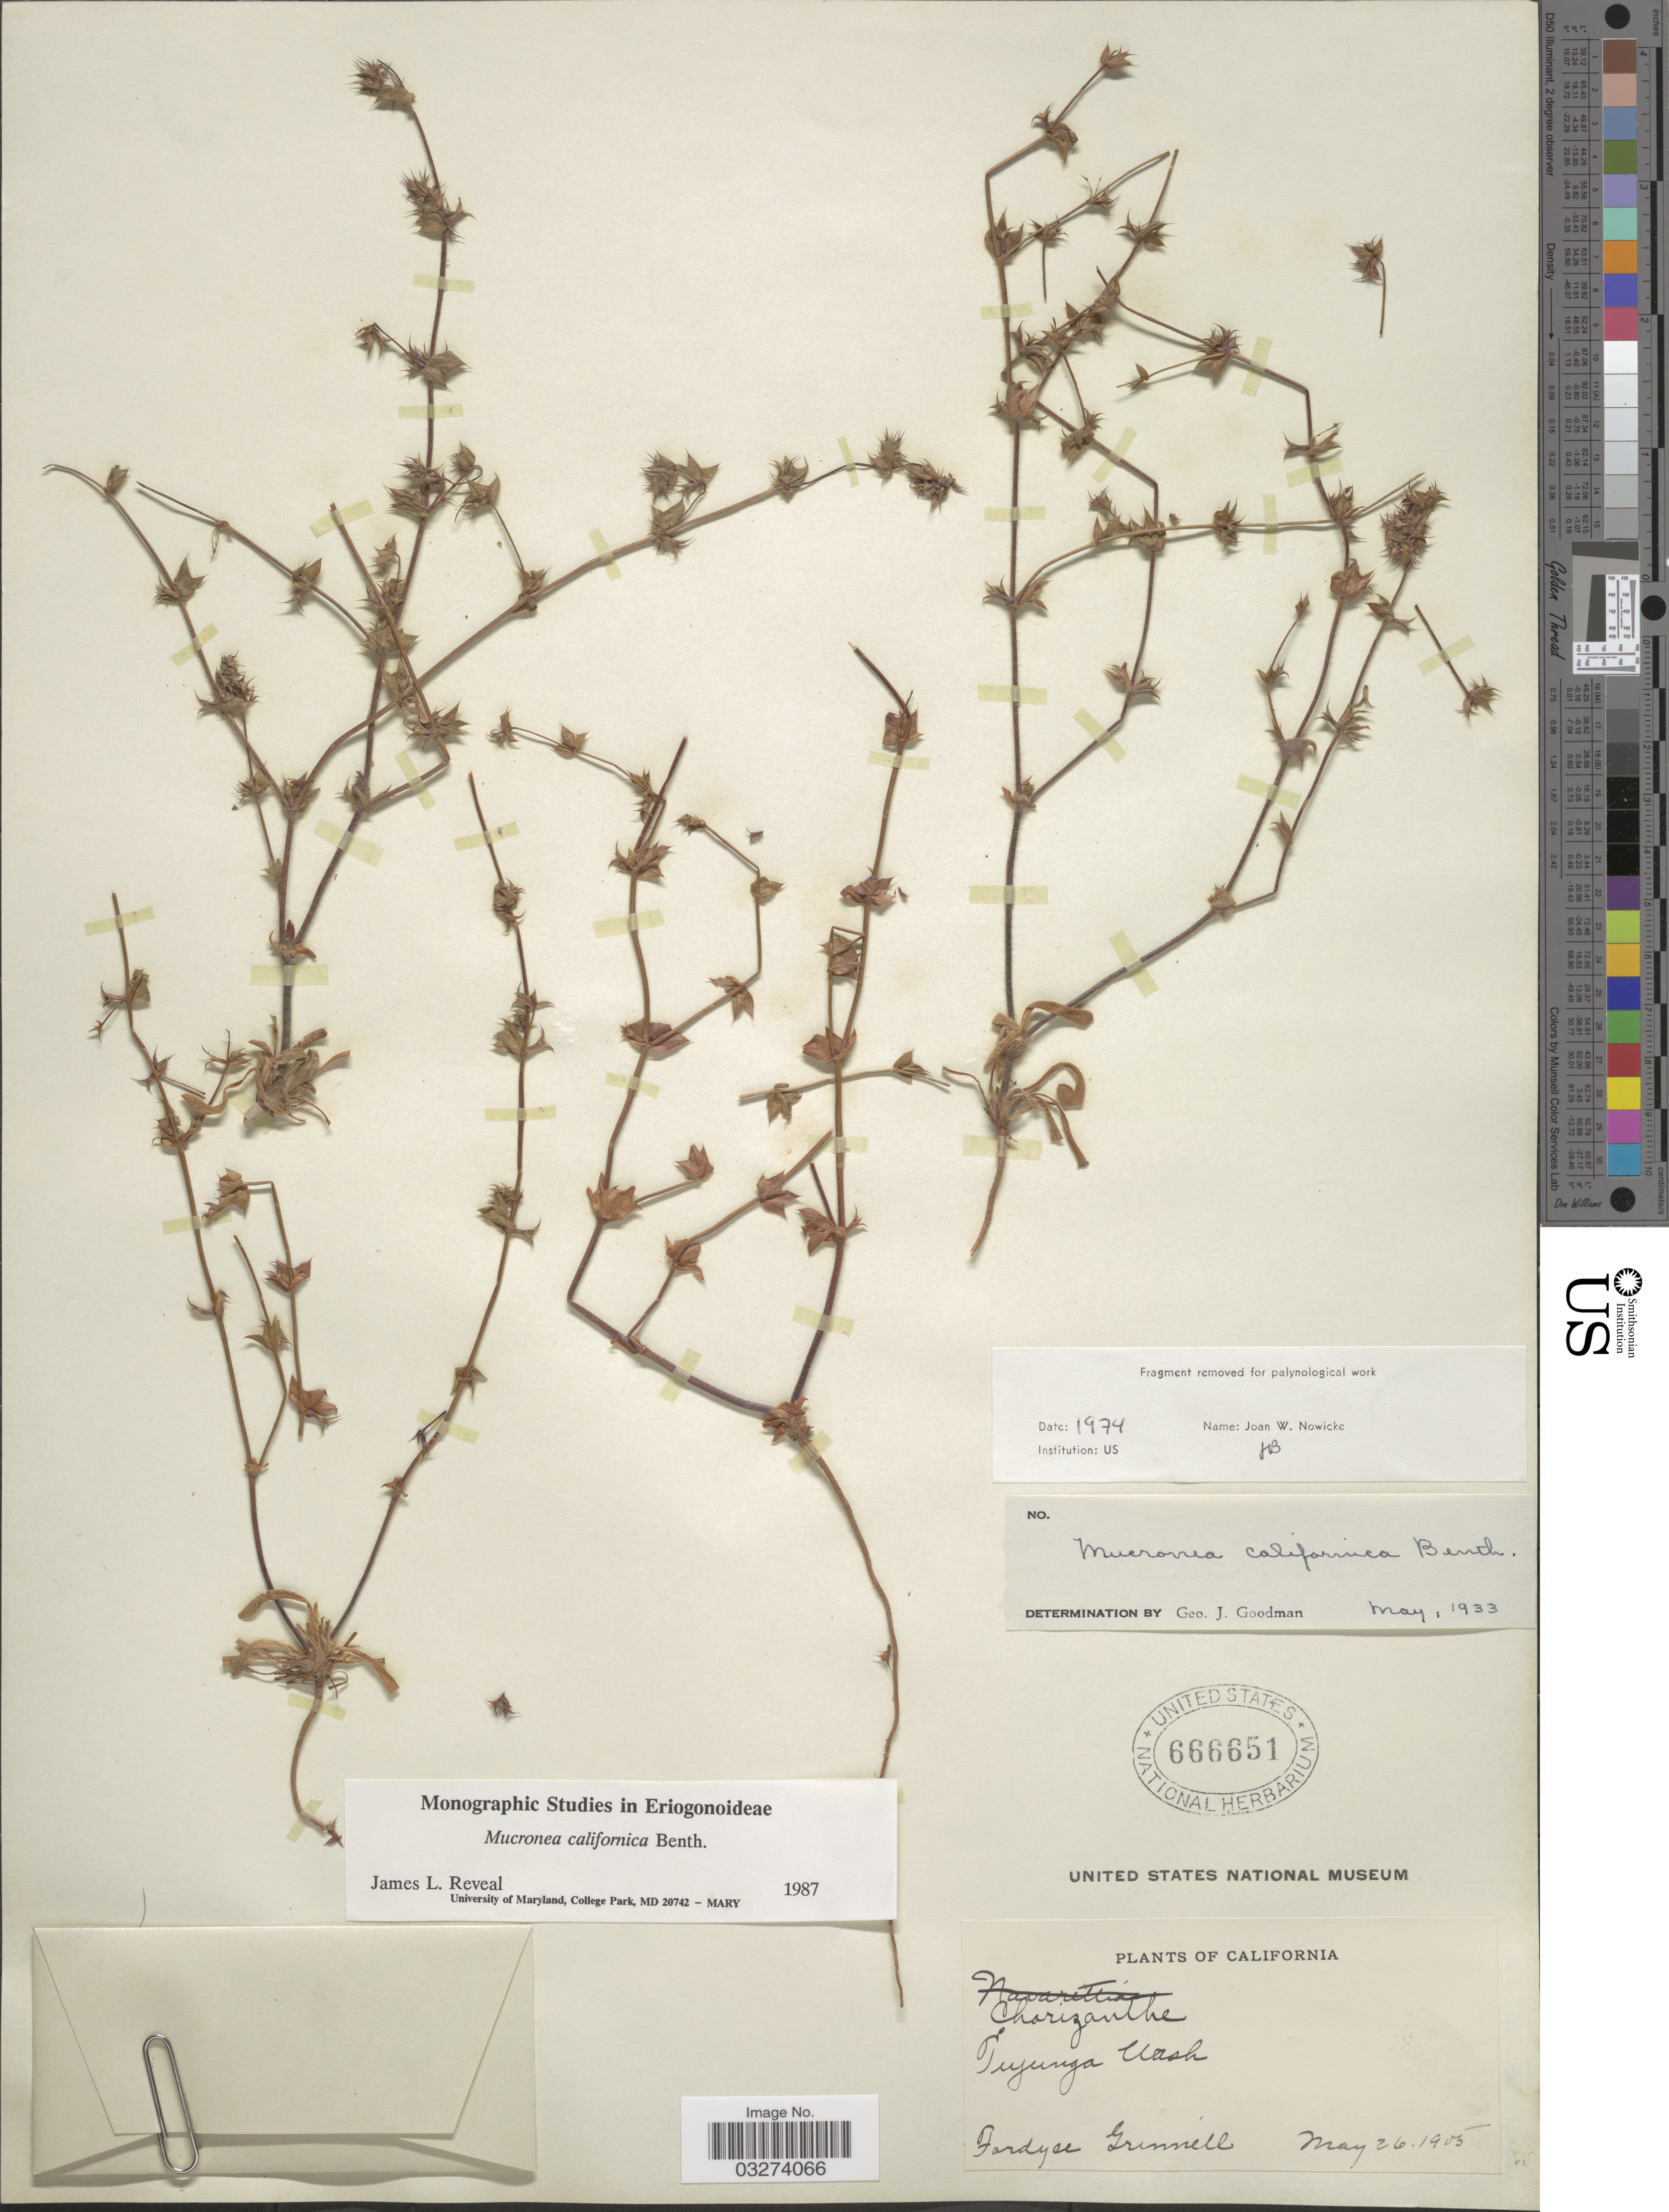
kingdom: Plantae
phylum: Tracheophyta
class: Magnoliopsida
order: Caryophyllales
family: Polygonaceae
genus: Mucronea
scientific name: Mucronea californica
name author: Benth.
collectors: F. Grinnell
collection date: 1905-05-26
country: United States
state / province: California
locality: Tujunga Wash.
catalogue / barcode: US 666651